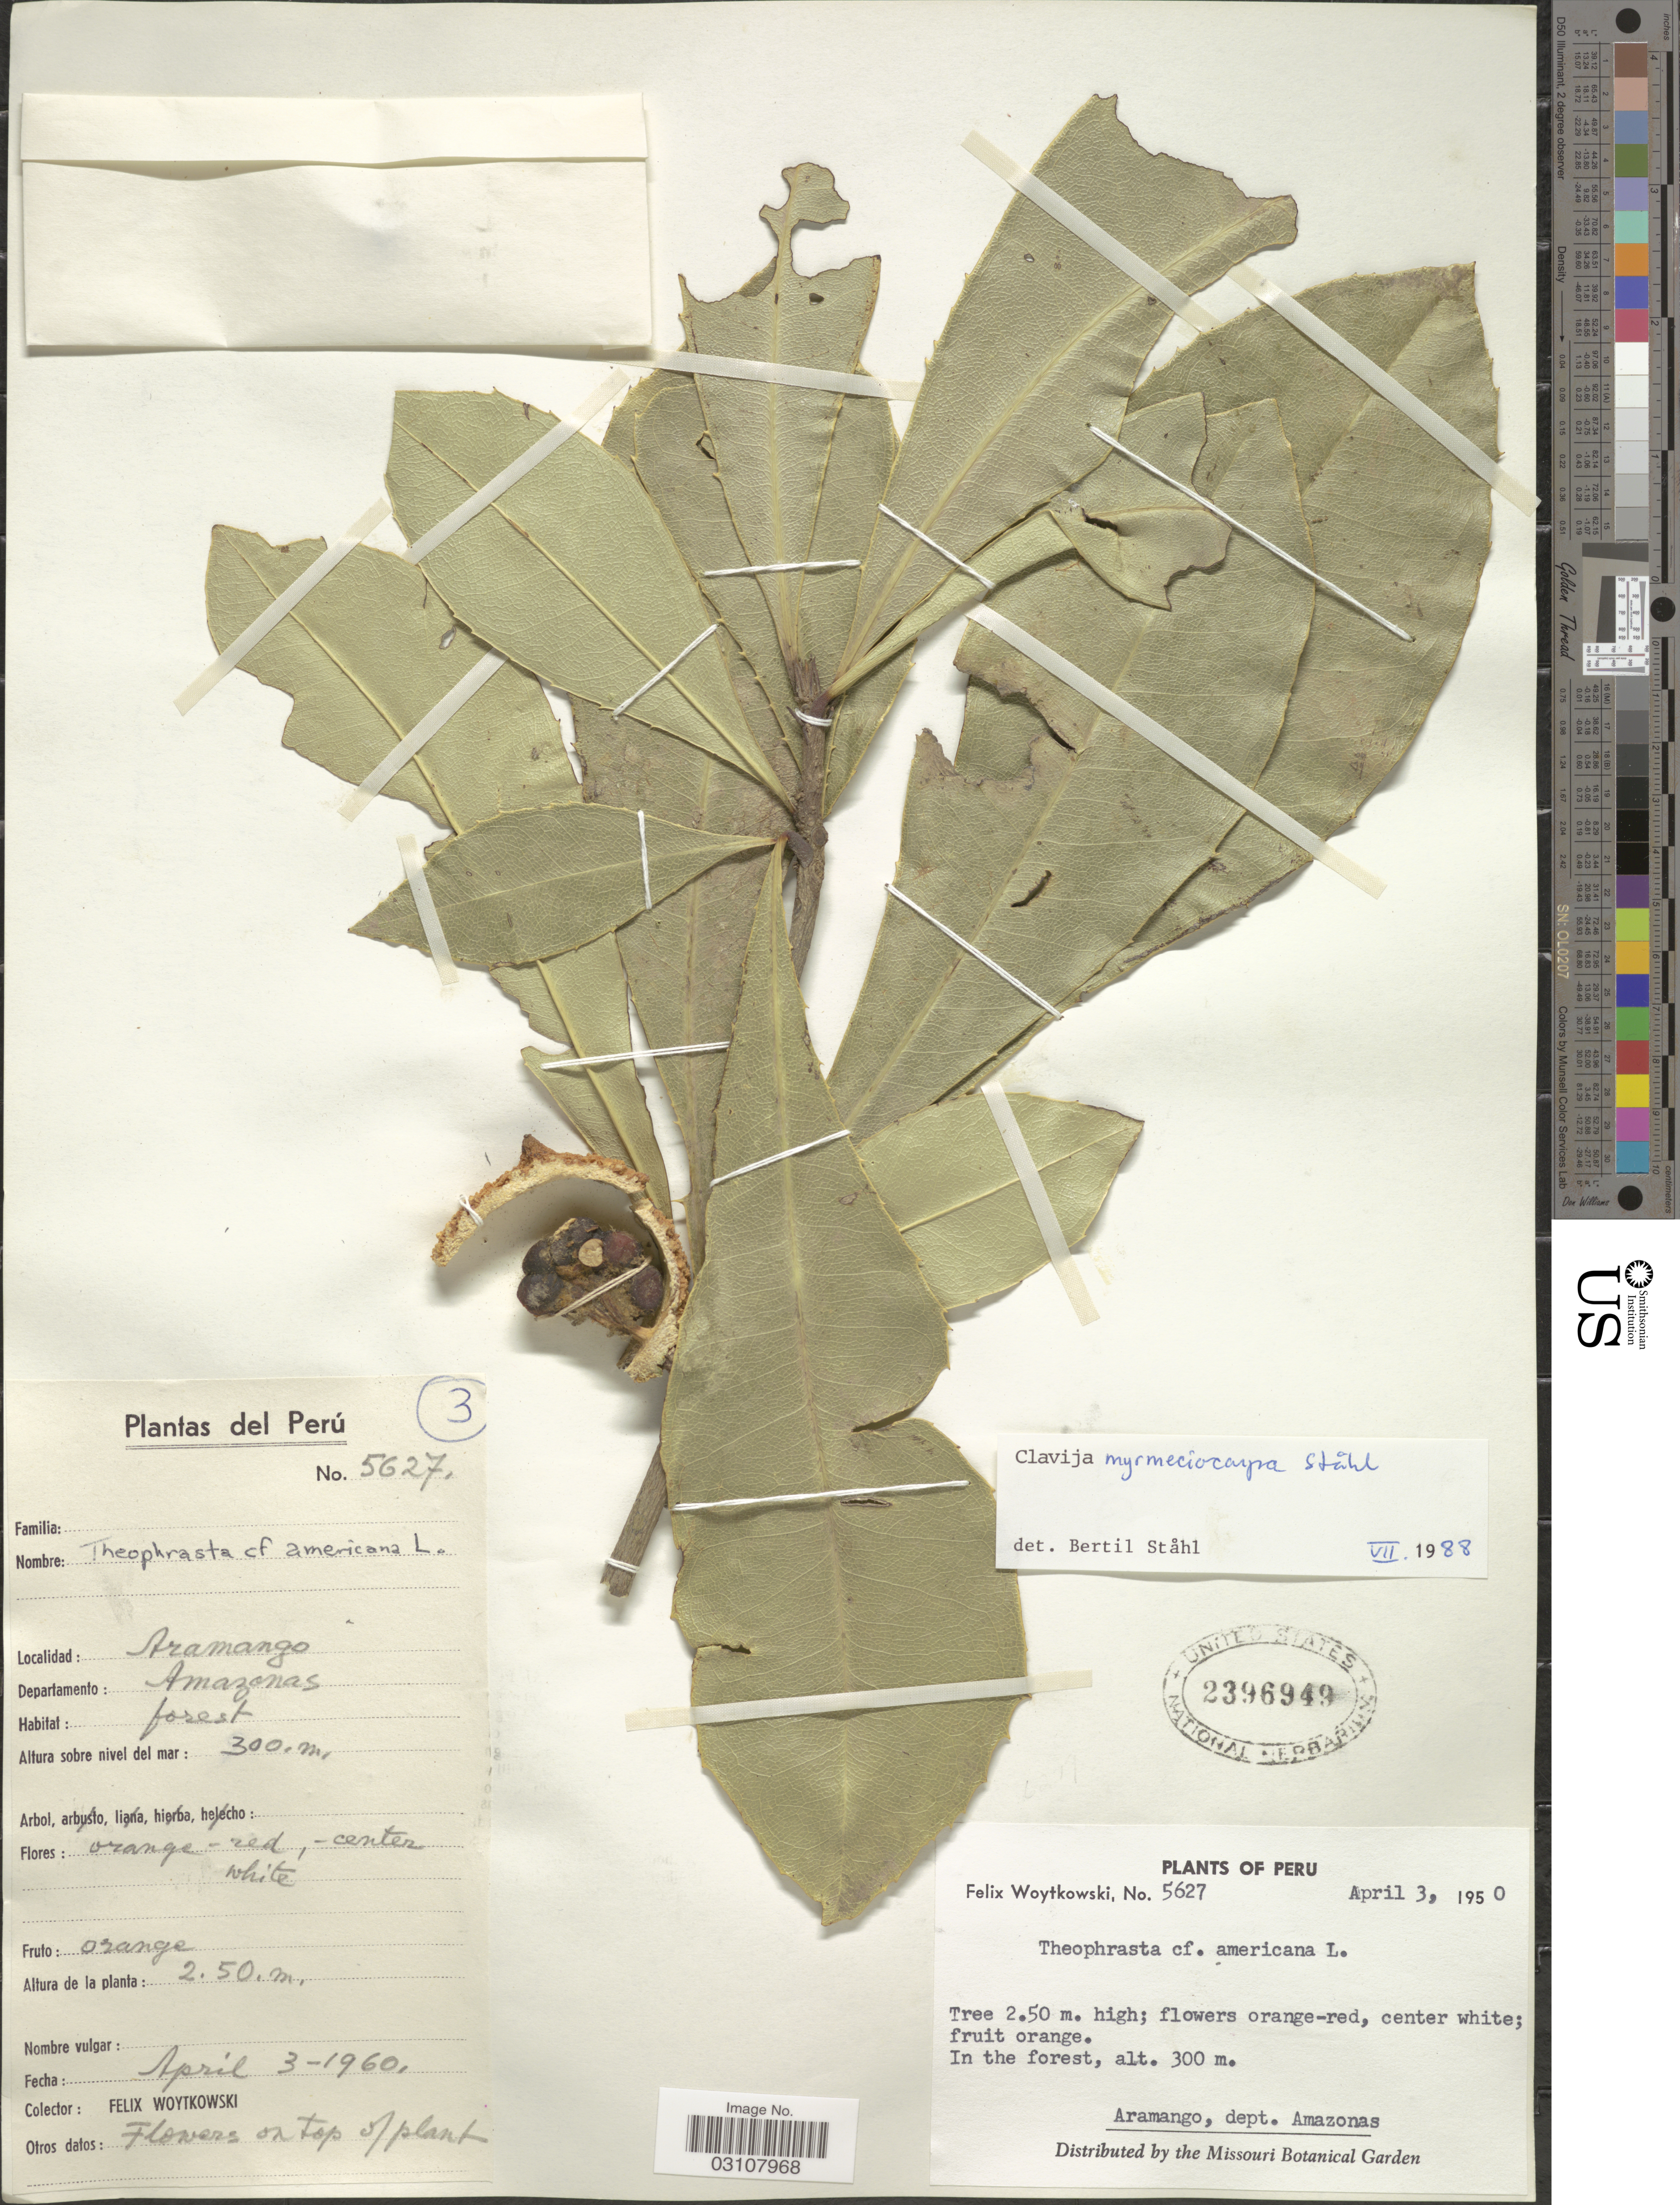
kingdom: Plantae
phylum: Tracheophyta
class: Magnoliopsida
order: Ericales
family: Primulaceae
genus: Clavija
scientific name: Clavija myrmeciocarpa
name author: B. Ståhl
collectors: F. Woytkowski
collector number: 5627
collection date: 1950-04-03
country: Peru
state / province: Amazonas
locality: Aramango, dept. Amazonas.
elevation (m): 300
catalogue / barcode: US 2396949